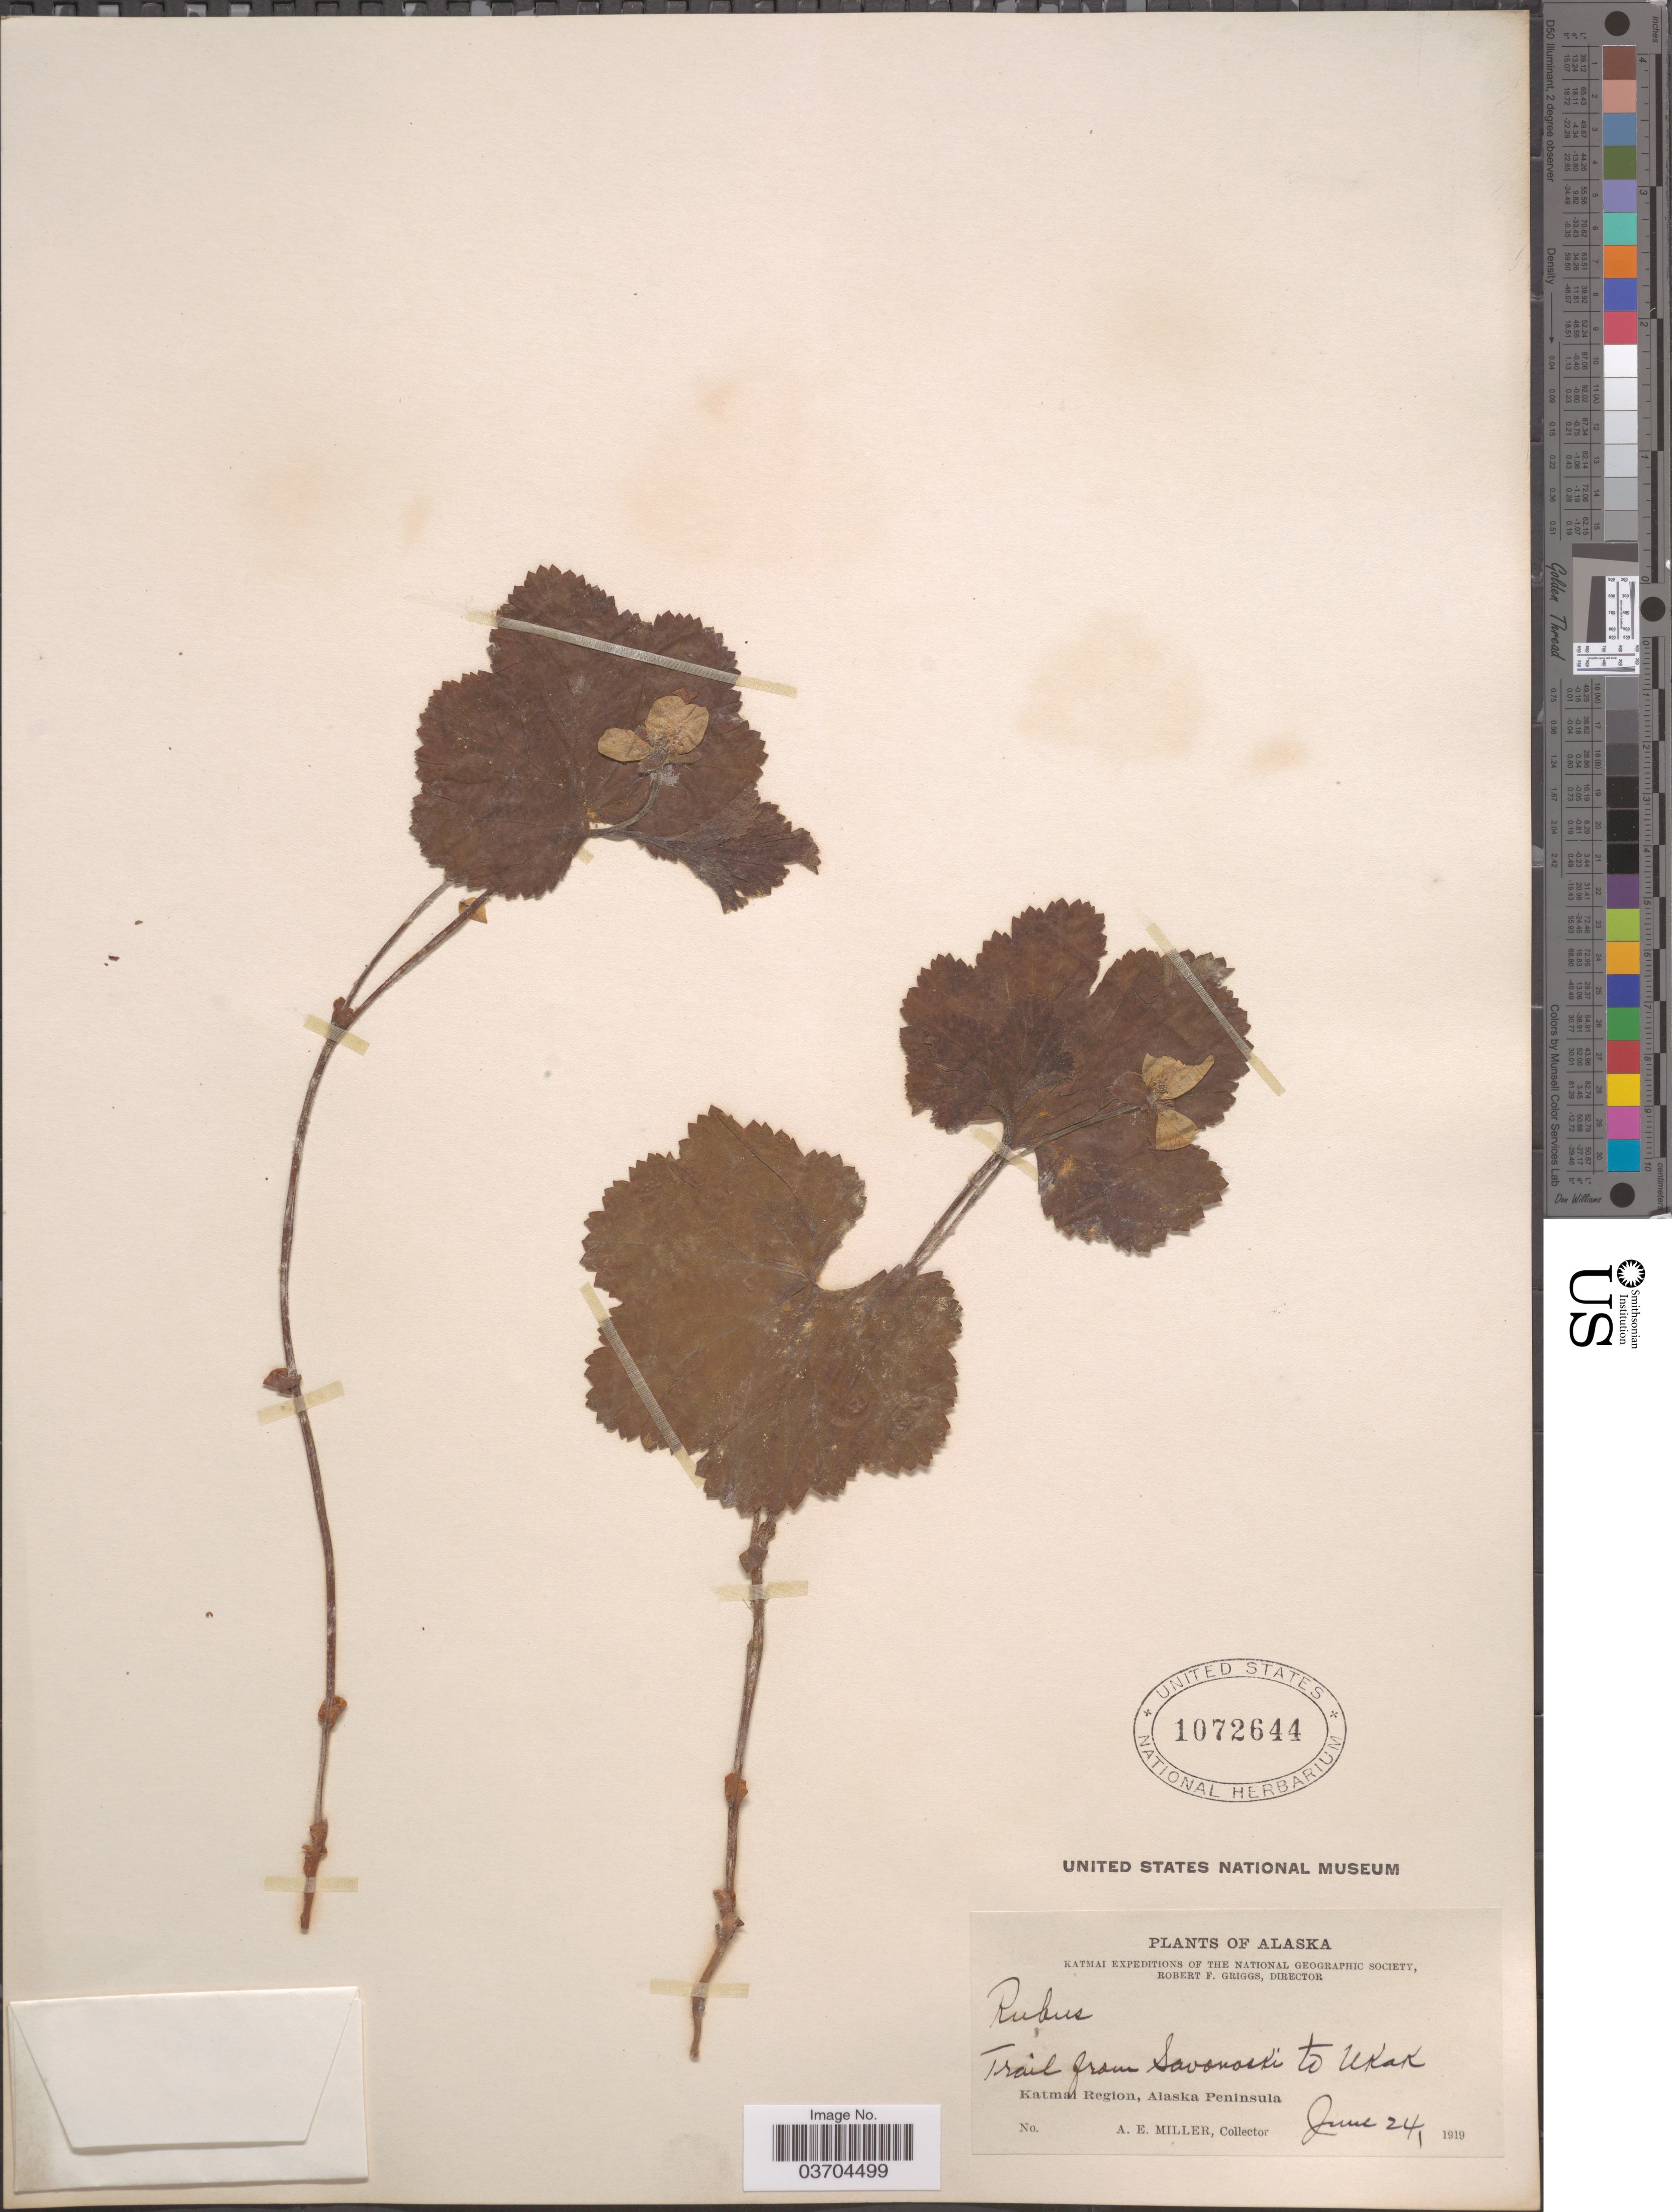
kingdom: Plantae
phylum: Tracheophyta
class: Magnoliopsida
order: Rosales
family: Rosaceae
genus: Rubus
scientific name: Rubus chamaemorus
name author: L.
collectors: A. E. Miller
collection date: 1919-06-24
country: United States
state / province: Alaska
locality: Trail from Savonoski to Ukak. Katmai Region, Alaska Peninsula.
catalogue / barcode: US 1072644